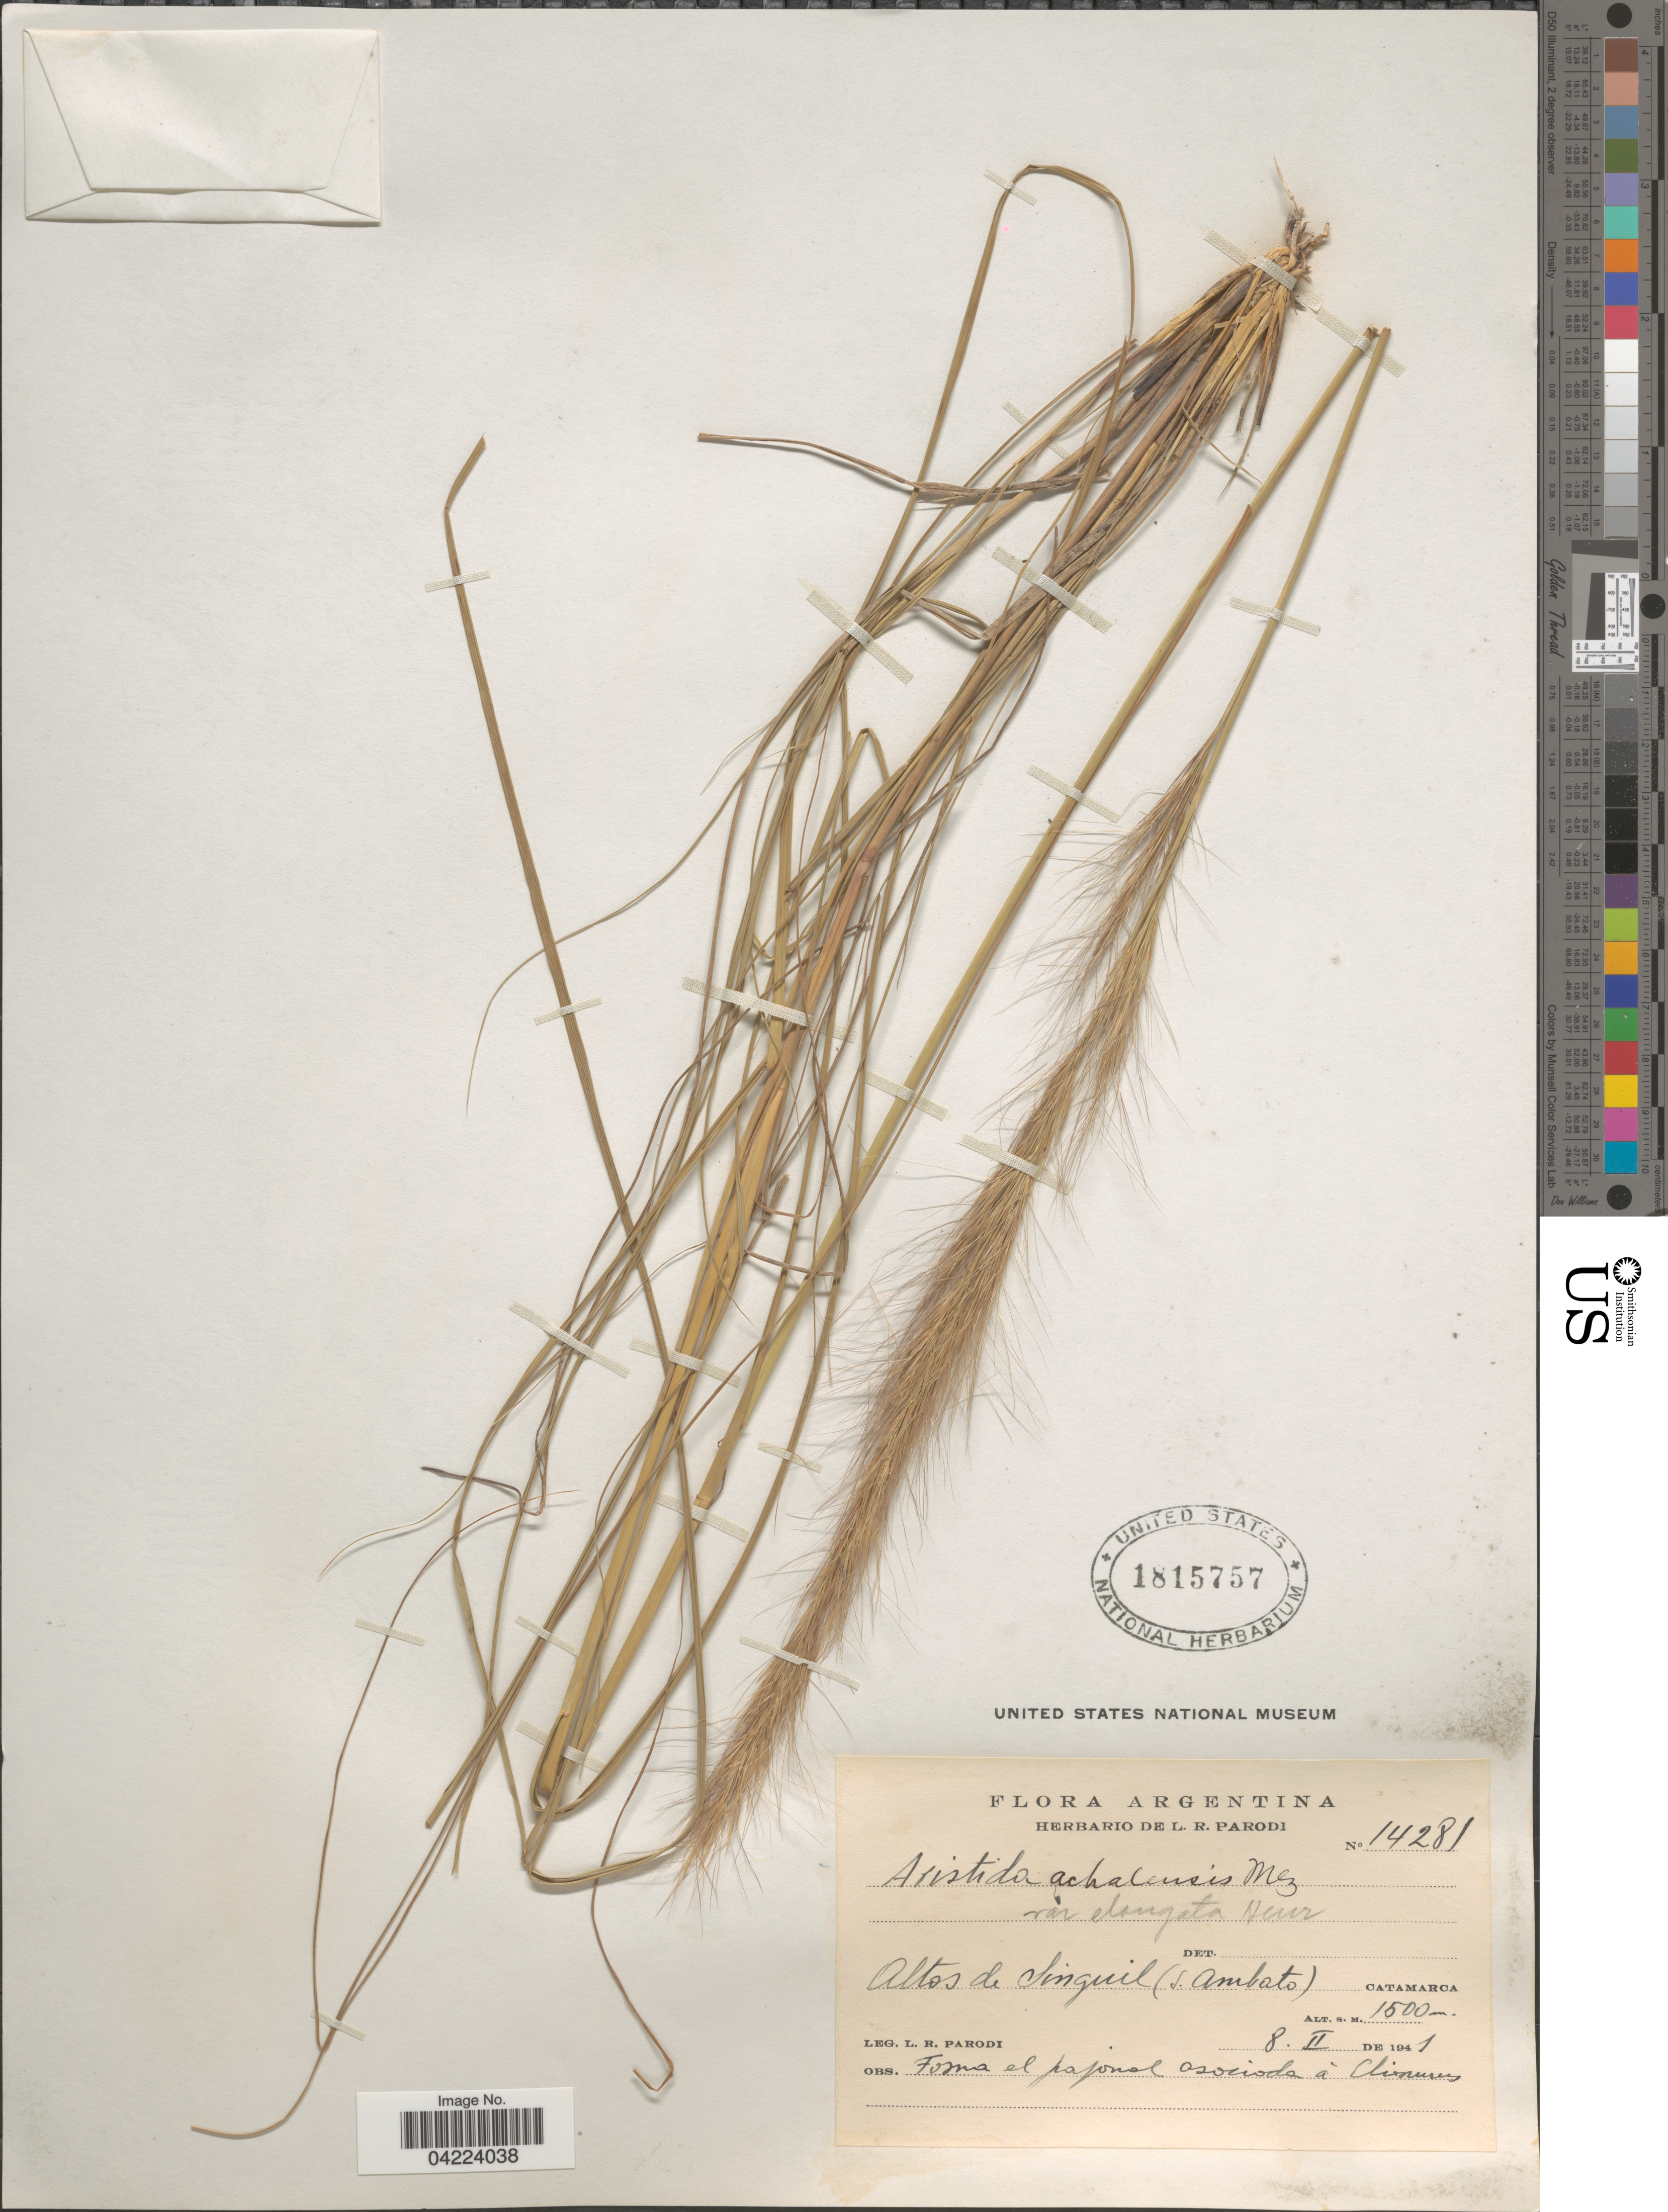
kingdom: Plantae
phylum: Tracheophyta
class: Liliopsida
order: Poales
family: Poaceae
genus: Aristida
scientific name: Aristida achalensis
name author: Mez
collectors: L. R. Parodi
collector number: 14281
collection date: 1941-02-08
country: Argentina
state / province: Catamarca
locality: Altos de Singuil (S. Ambato).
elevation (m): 1500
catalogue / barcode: US 1815757